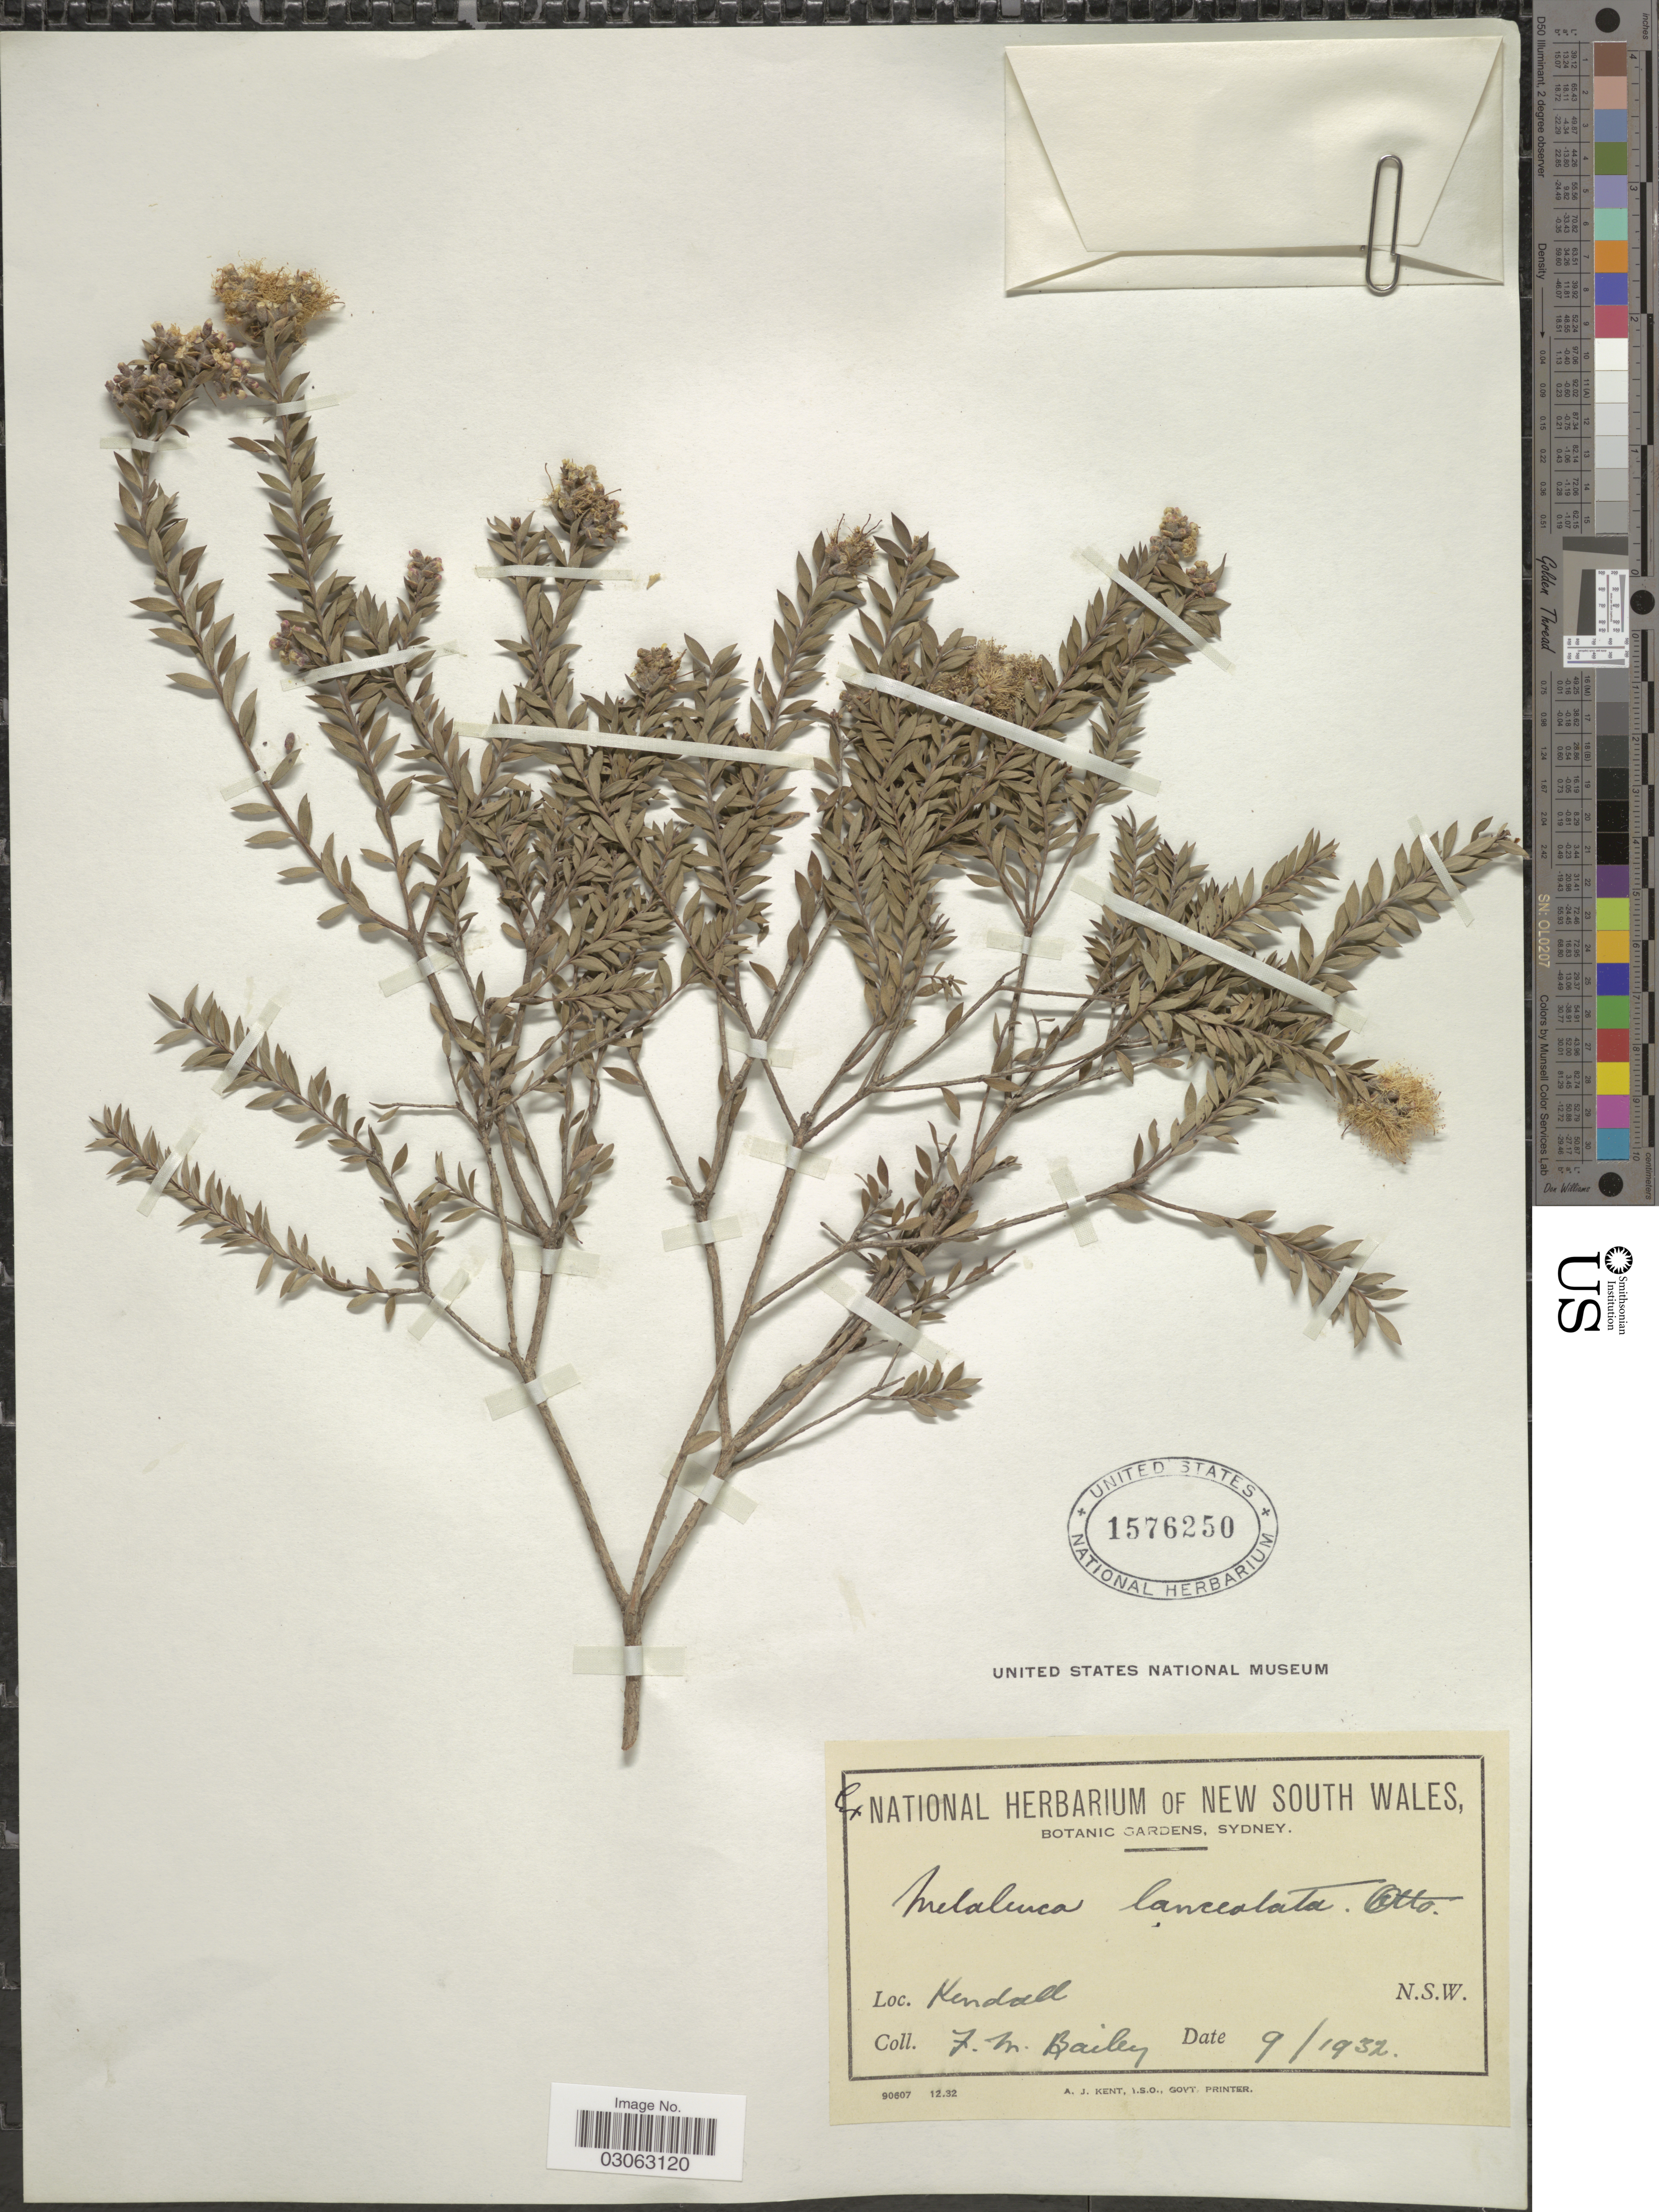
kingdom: Plantae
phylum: Tracheophyta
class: Magnoliopsida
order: Myrtales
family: Myrtaceae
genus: Melaleuca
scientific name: Melaleuca lanceolata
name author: Otto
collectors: F. M. Bailey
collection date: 1932-09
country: Australia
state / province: New South Wales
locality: Kendall. N. S. W.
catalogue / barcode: US 1576250